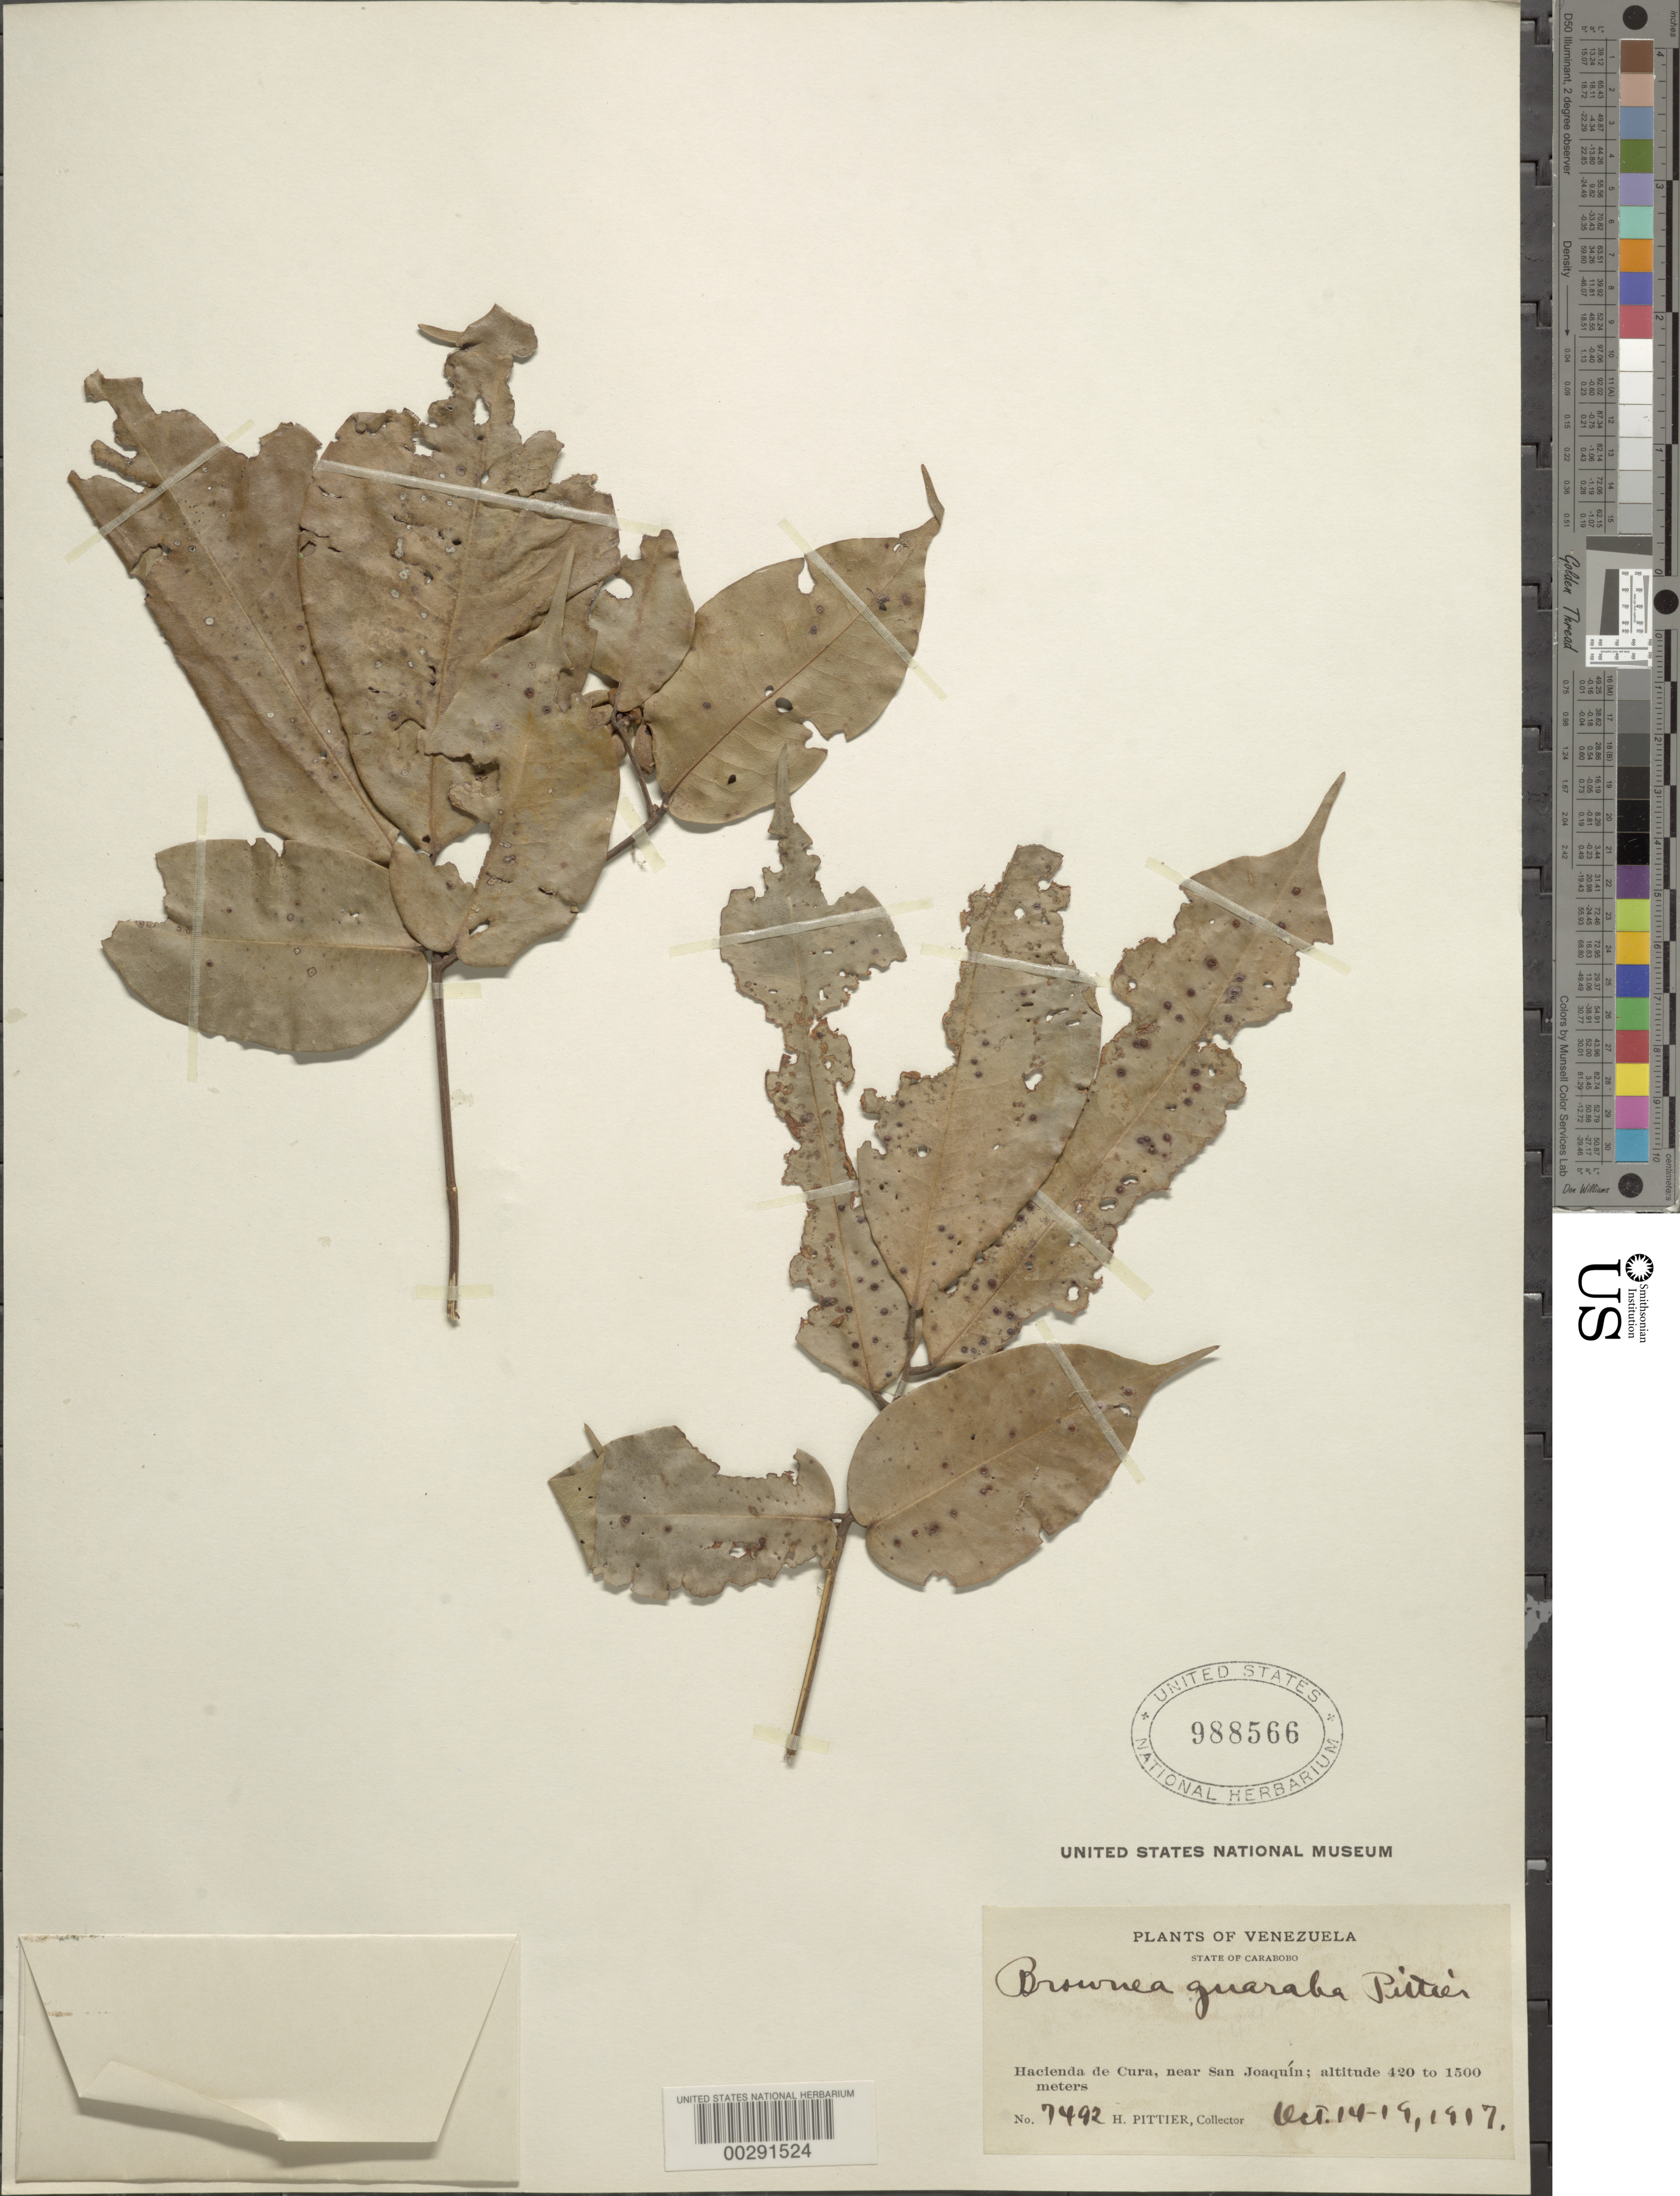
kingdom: Plantae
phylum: Tracheophyta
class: Magnoliopsida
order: Fabales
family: Fabaceae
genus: Brownea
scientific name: Brownea guaraba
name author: Pittier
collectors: H. F. Pittier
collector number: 7492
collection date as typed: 14 Oct 1917 to 19 Oct 1917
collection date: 1917-10-14/1917-10-19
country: Venezuela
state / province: Carabobo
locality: Hacienda de cura, near san joaquin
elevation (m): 420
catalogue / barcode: US 988566